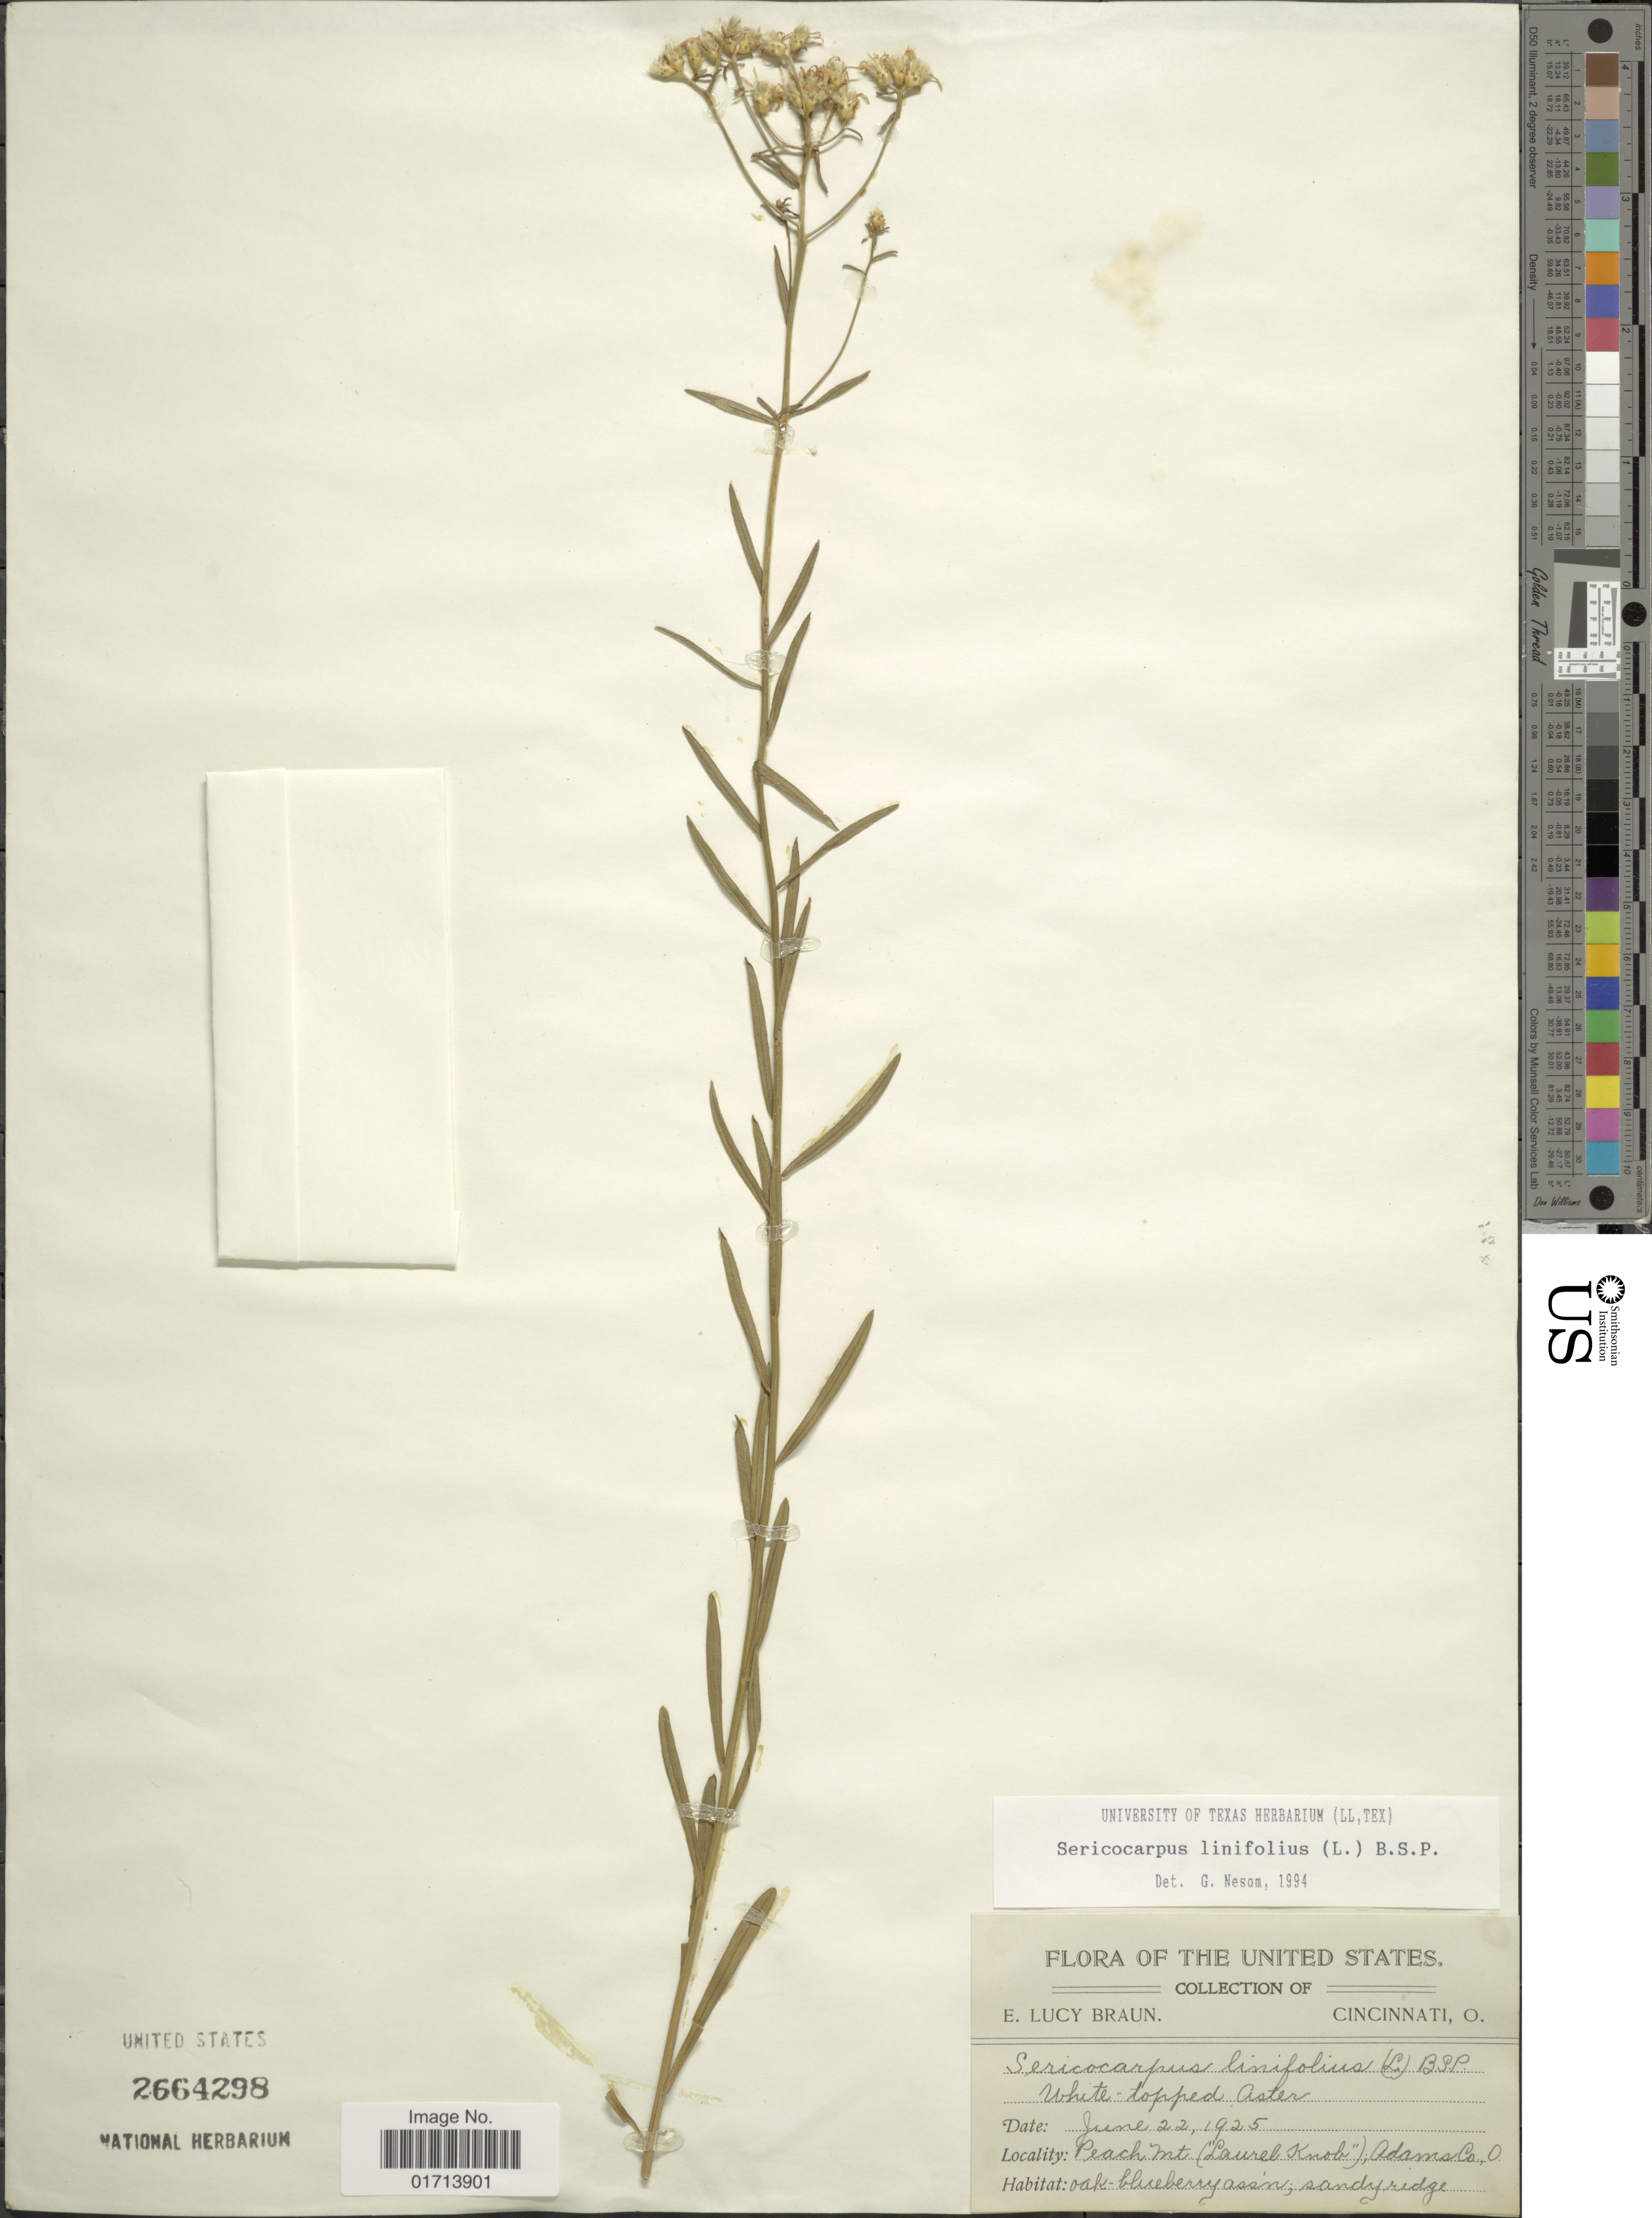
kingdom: Plantae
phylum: Tracheophyta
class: Magnoliopsida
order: Asterales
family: Asteraceae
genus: Sericocarpus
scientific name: Sericocarpus linifolius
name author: (L.) Britton, Stearns & Poggenb.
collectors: E. L. Braun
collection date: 1925-06-22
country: United States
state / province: Ohio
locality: Peach mt. ("Laurel Knob") Adams Co.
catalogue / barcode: US 2664298